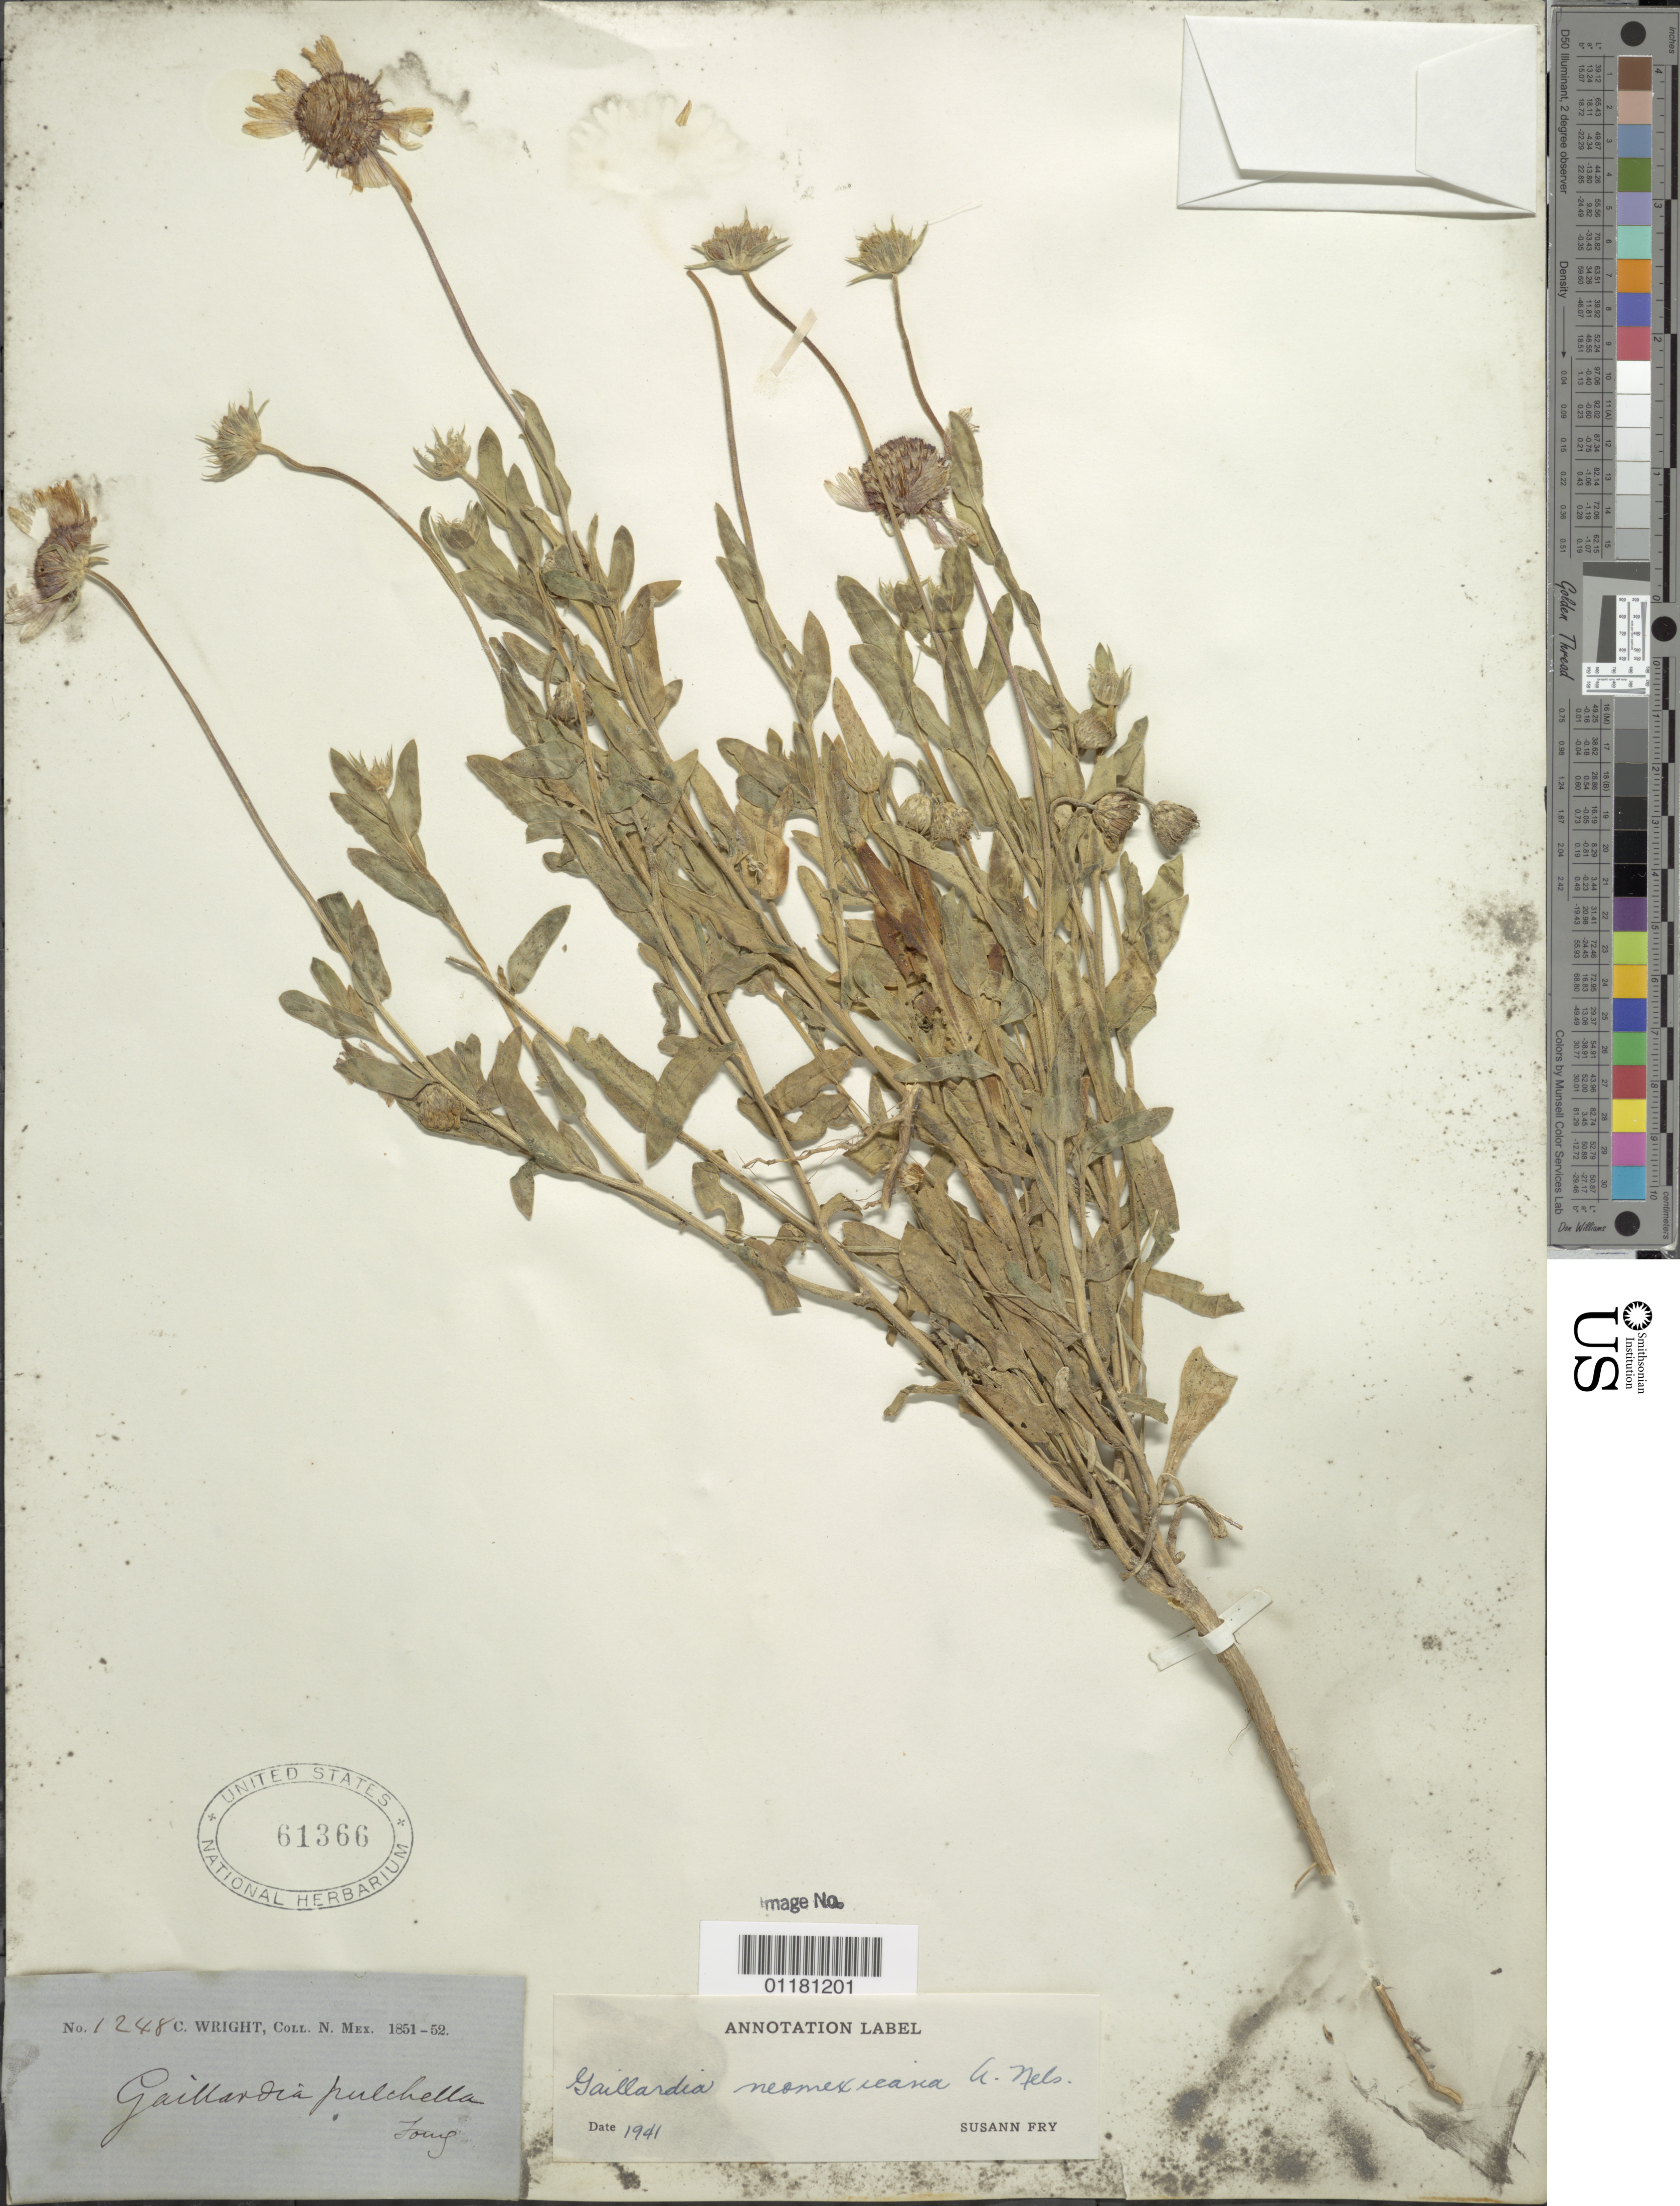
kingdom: Plantae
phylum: Tracheophyta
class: Magnoliopsida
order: Asterales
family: Asteraceae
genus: Gaillardia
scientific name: Gaillardia neomexicana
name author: A. Nelson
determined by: Fry, S.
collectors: C. Wright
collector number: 1248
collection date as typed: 1851 to -- --- 1852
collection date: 1851/1852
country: United States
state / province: New Mexico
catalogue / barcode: US 61366